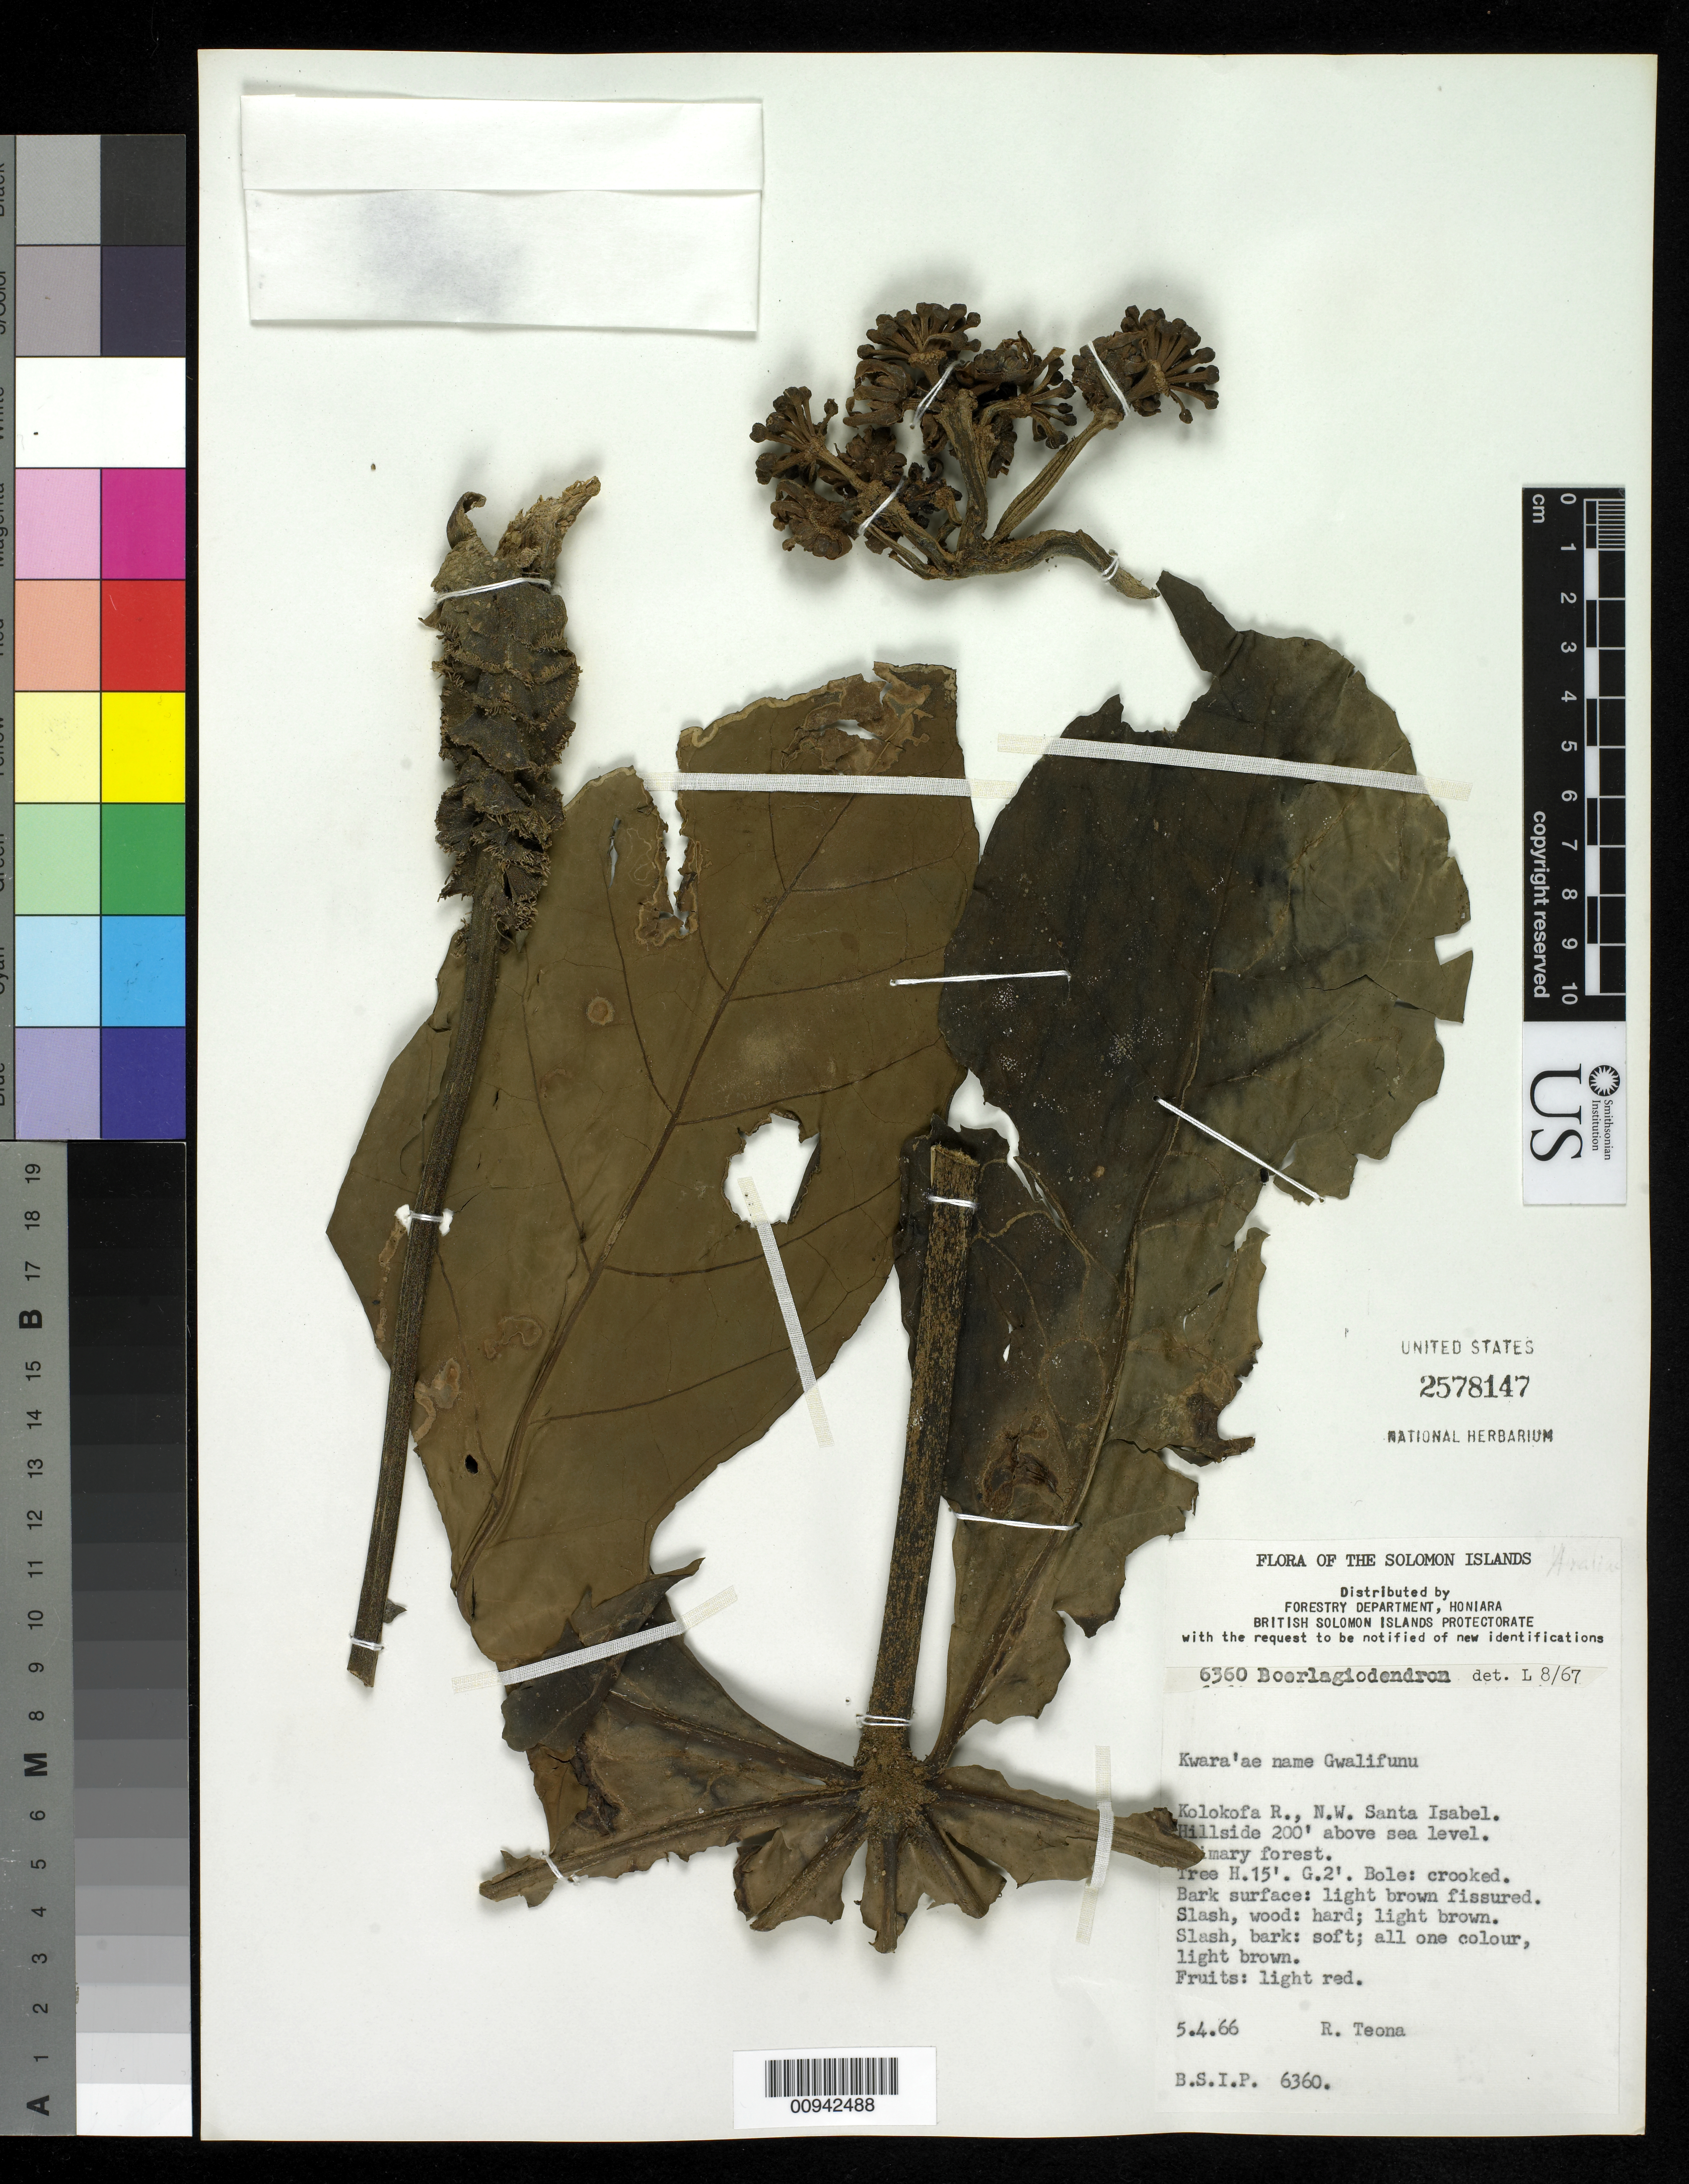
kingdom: Plantae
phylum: Tracheophyta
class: Magnoliopsida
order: Apiales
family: Araliaceae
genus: Boerlagiodendron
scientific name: Boerlagiodendron sp.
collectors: R. Teona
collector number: BSIP 6360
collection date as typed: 05 Apr 1966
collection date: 1966-04-05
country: Solomon Islands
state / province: Isabel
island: Santa Isabel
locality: Kolokofa R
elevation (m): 61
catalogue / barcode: US 2578147